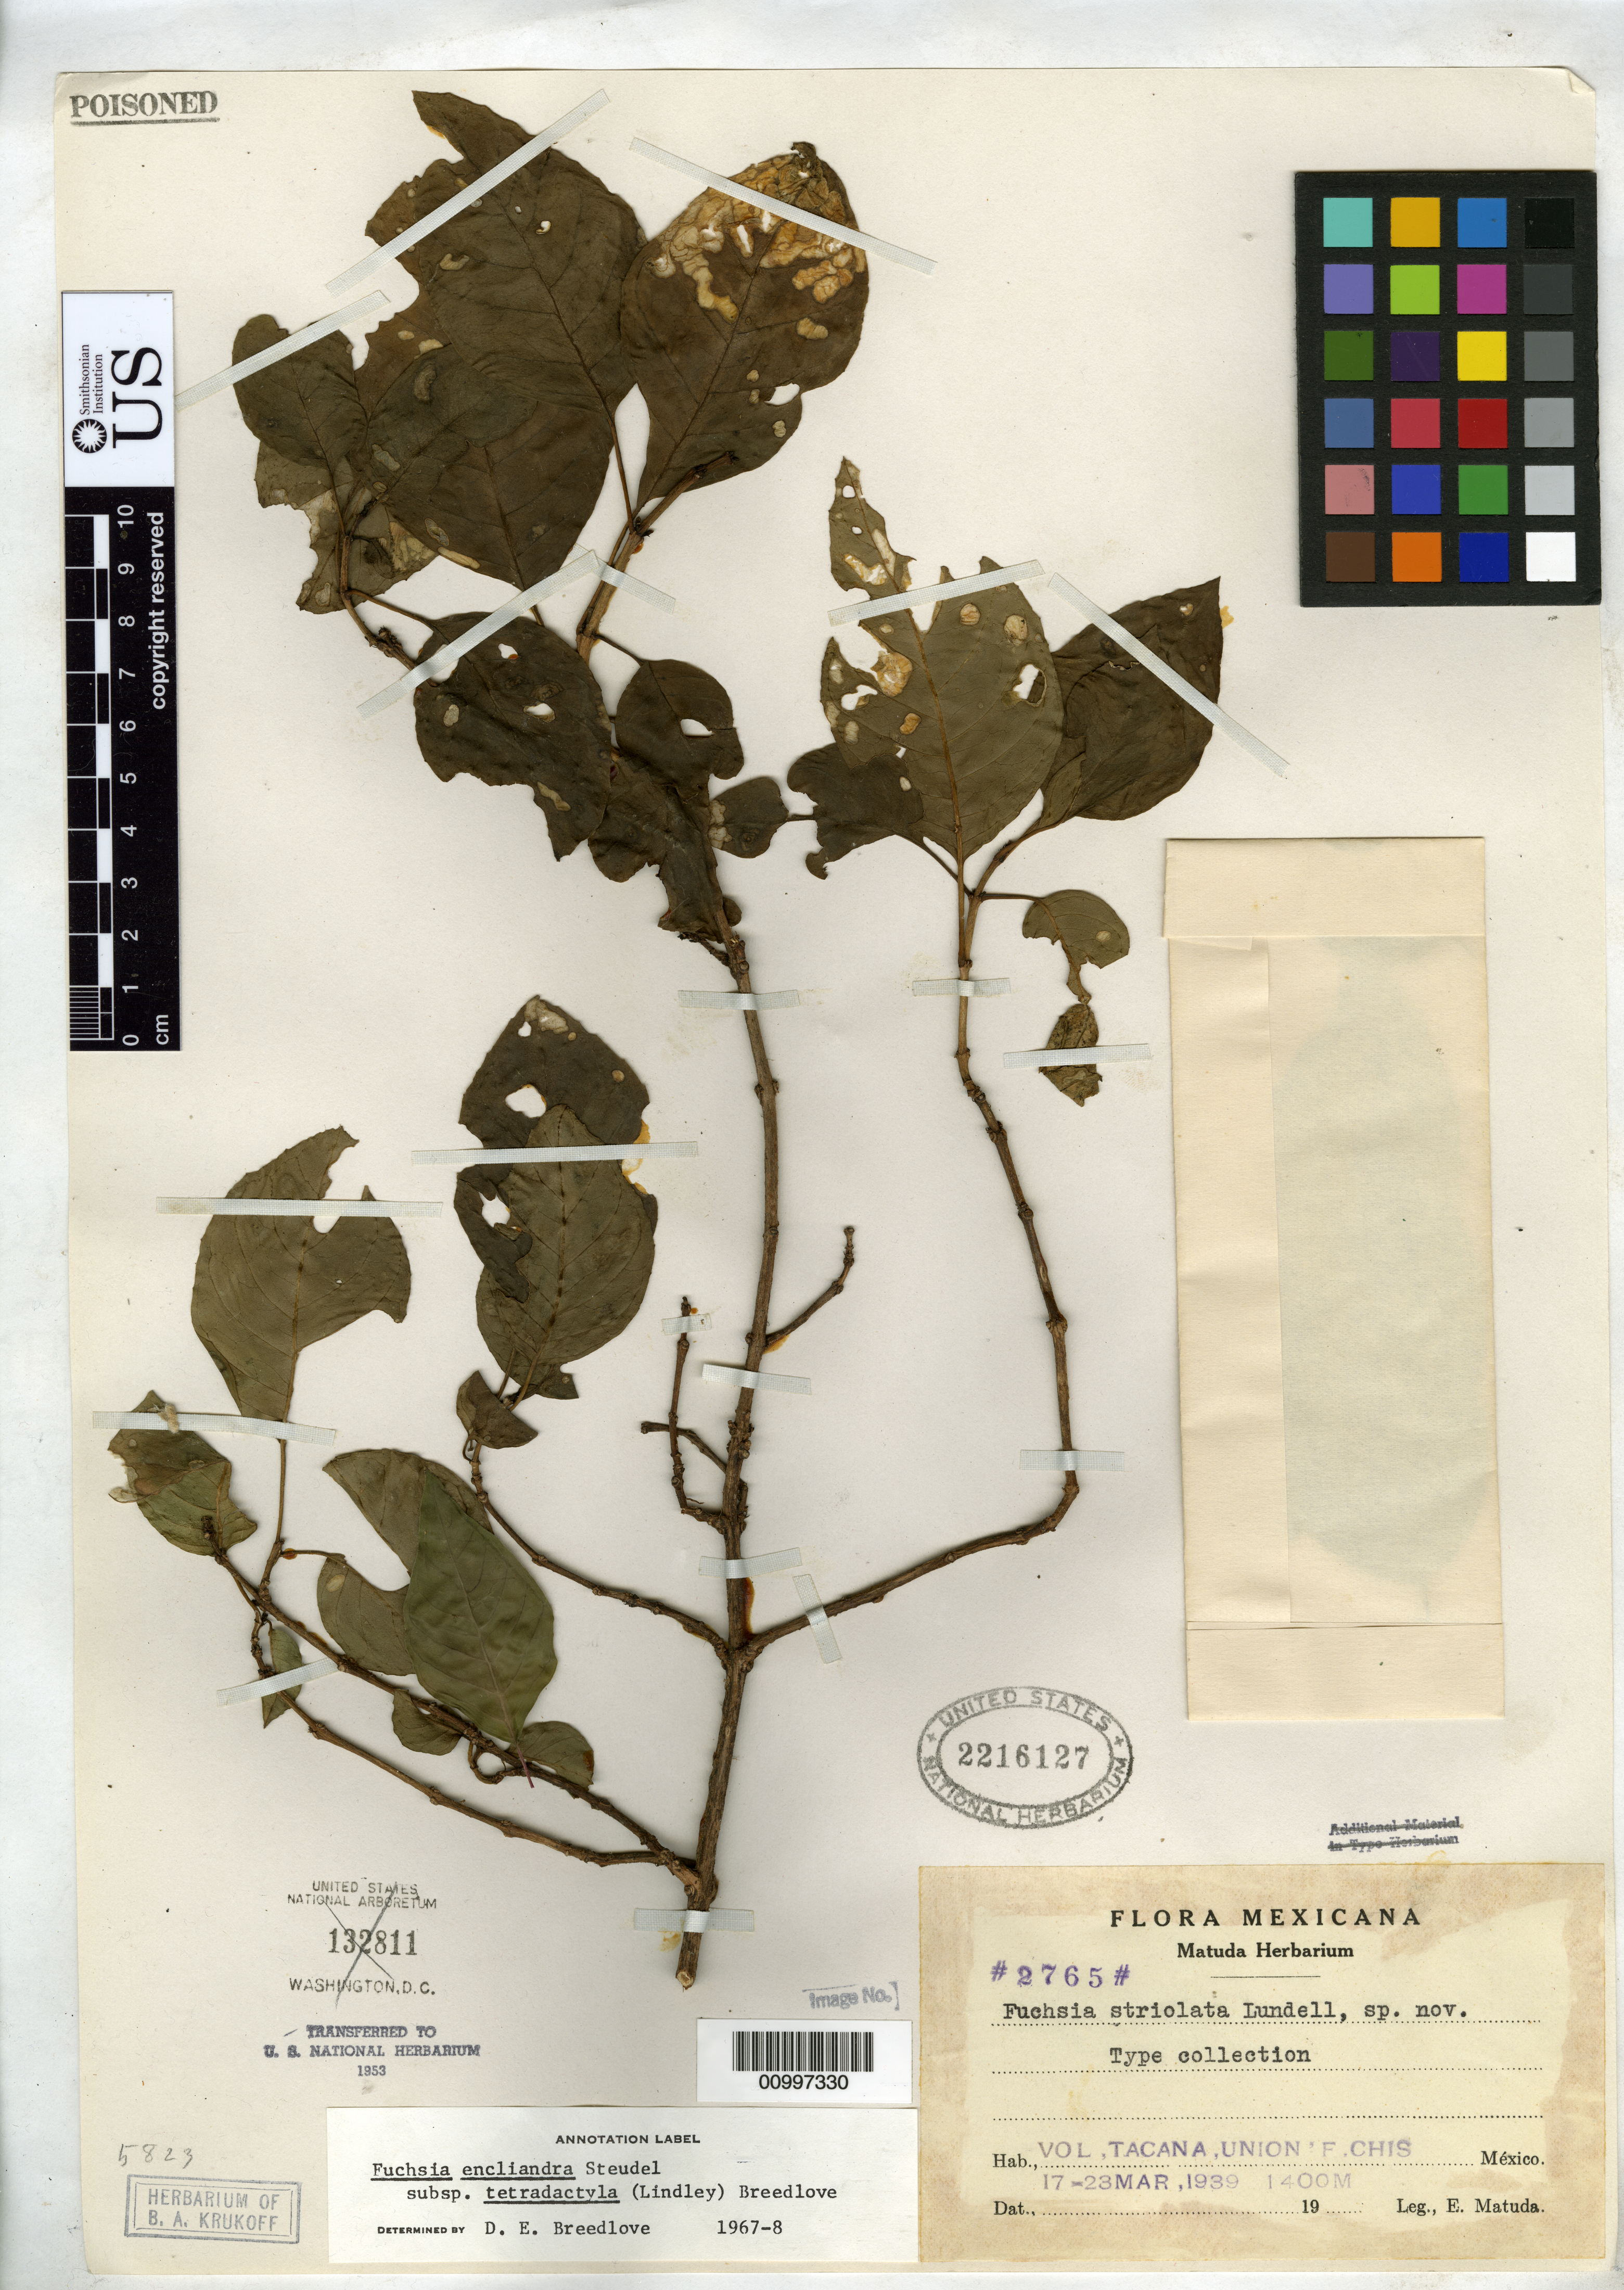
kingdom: Plantae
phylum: Tracheophyta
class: Magnoliopsida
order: Myrtales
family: Onagraceae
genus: Fuchsia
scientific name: Fuchsia striolata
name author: Lundell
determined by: Breedlove, D. E.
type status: Isotype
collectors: E. Matuda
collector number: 2765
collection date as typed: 17 Mar 1939 to 23 Mar 1939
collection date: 1939-03-17/1939-03-23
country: Mexico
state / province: Chiapas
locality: Vol. Tacana, Union' F. Chris.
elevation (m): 1400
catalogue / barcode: US 2216127